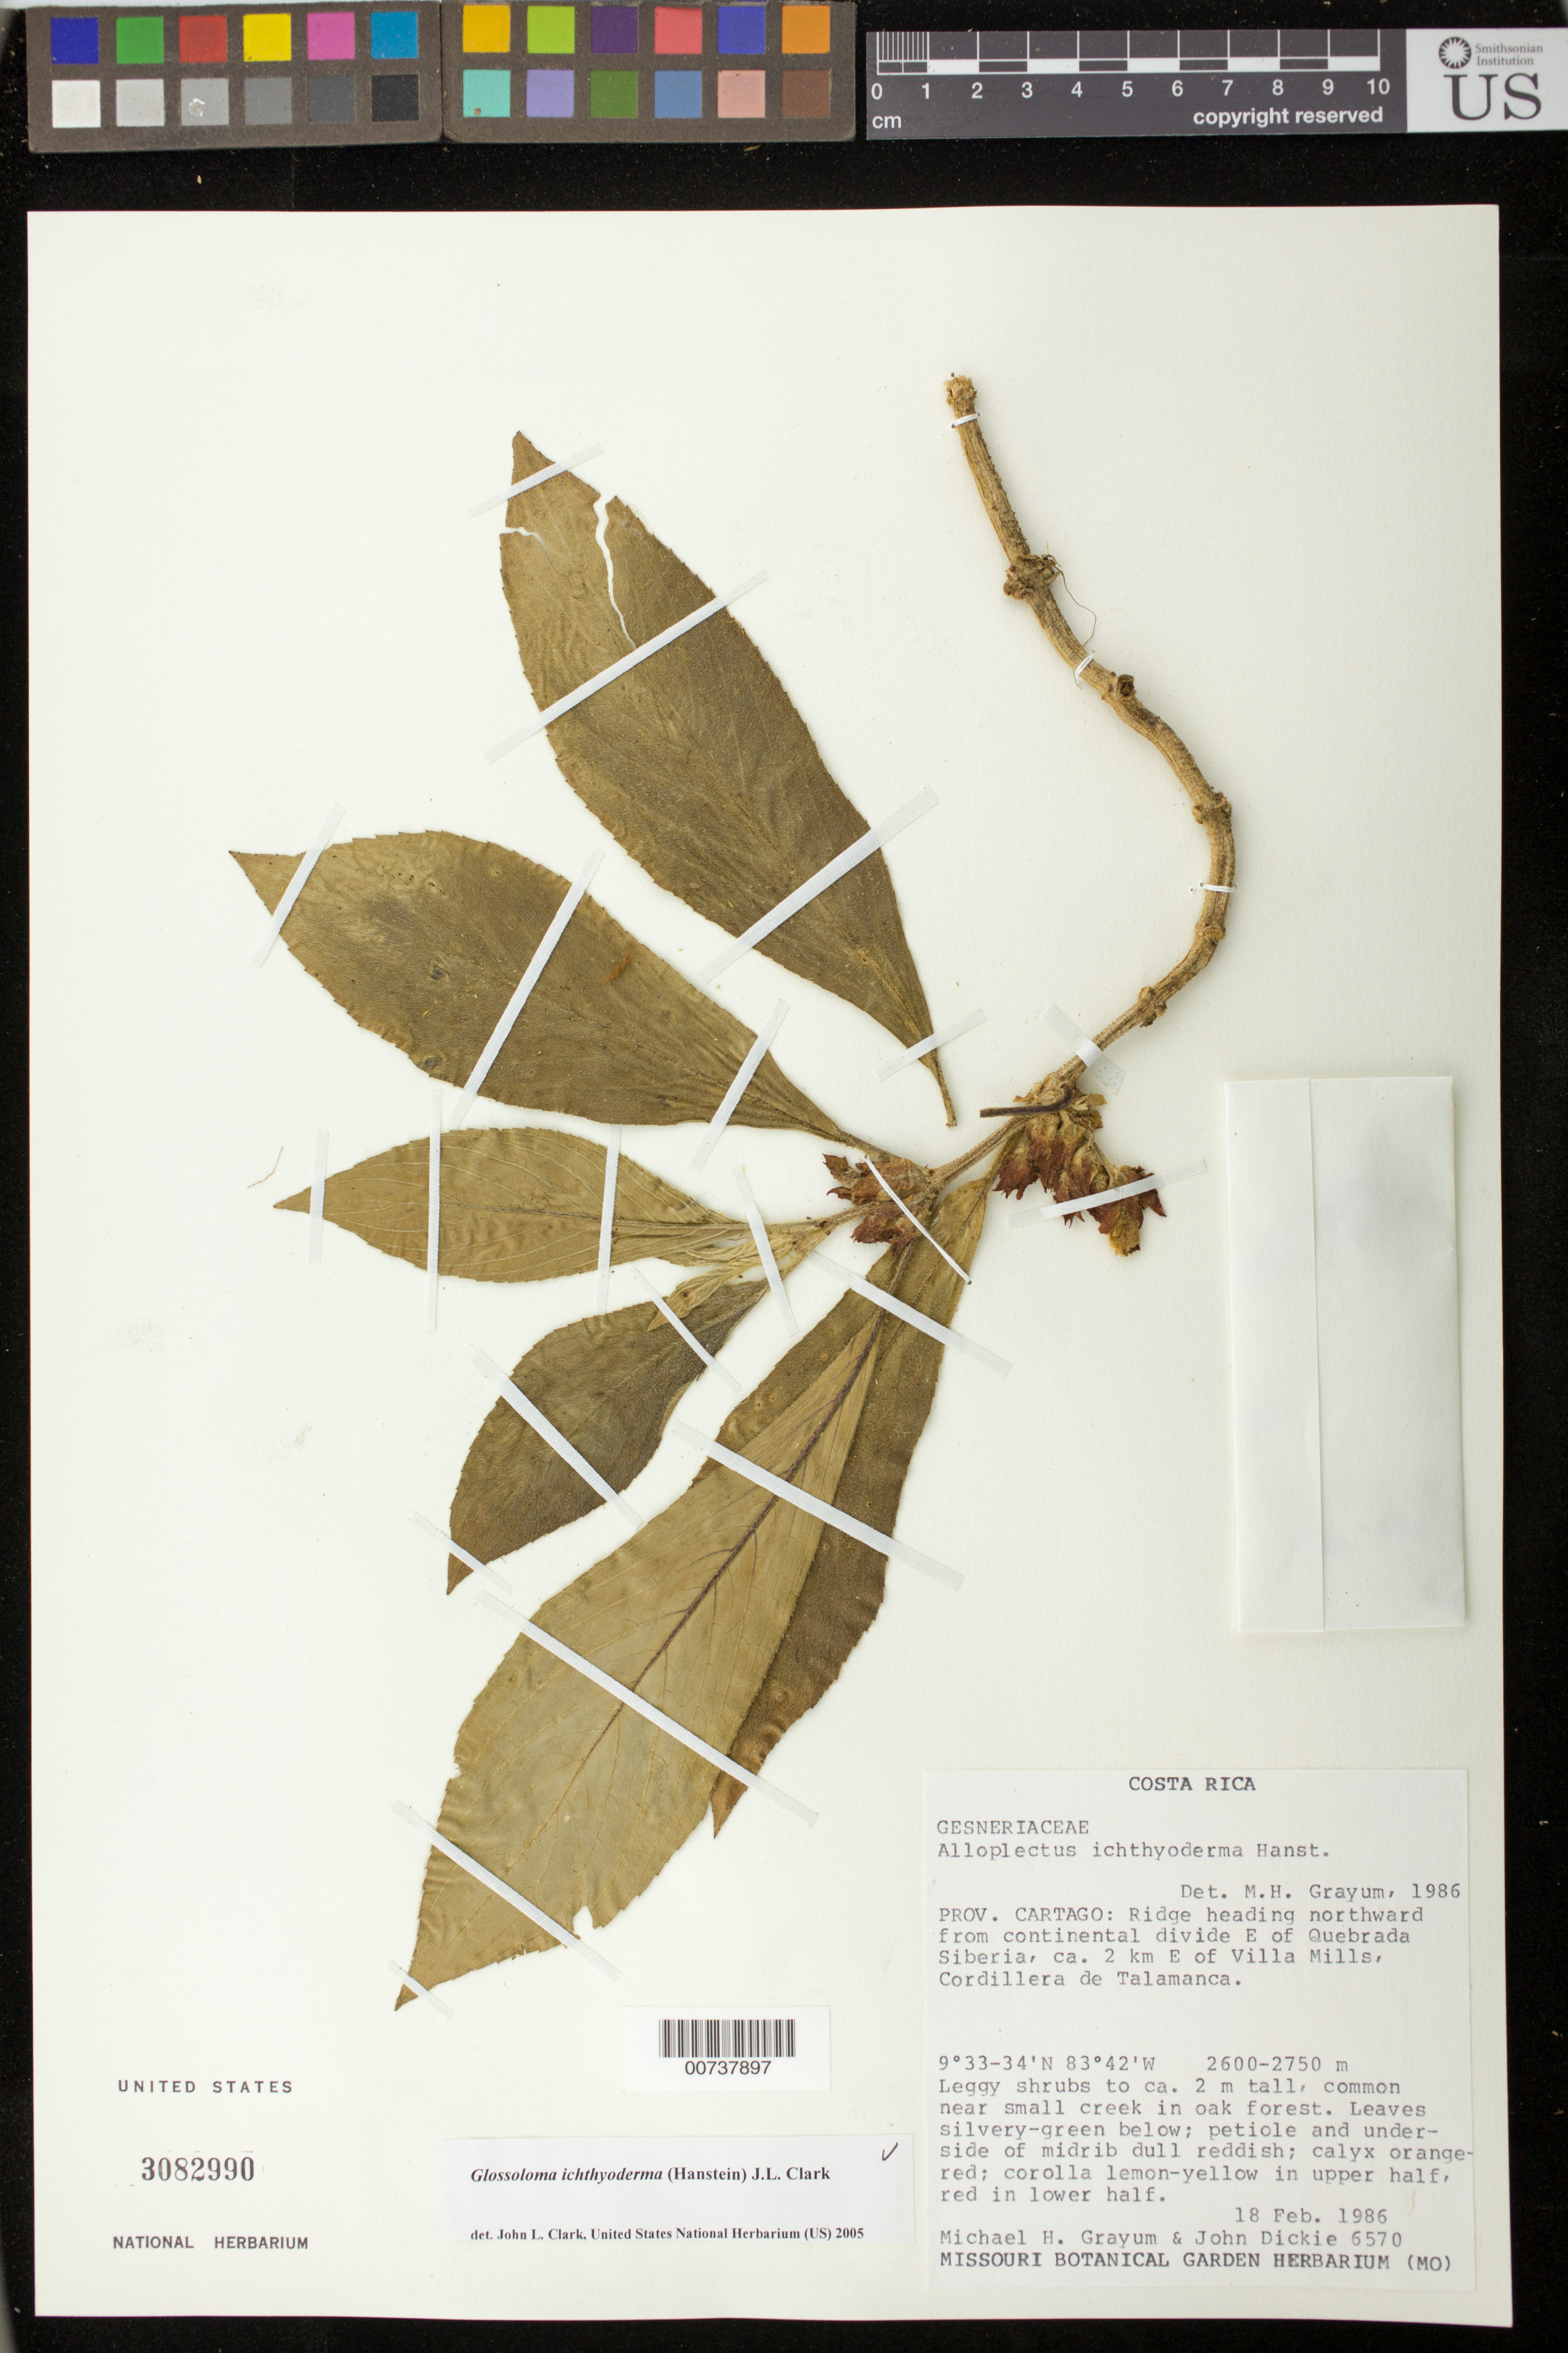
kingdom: Plantae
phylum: Tracheophyta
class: Magnoliopsida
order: Lamiales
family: Gesneriaceae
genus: Glossoloma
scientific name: Glossoloma ichthyoderma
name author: (Hanst.) J.L. Clark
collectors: M. H. Grayum & J. Dickie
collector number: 6570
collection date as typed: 18 Feb 1986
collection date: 1986-02-18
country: Costa Rica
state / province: Cartago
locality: Ridge heading northward from continental divide E of Quebrada Siberia, ca. 2 km E of Villa Mills, Cordillera de Talamanca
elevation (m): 2600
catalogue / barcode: US 3082990